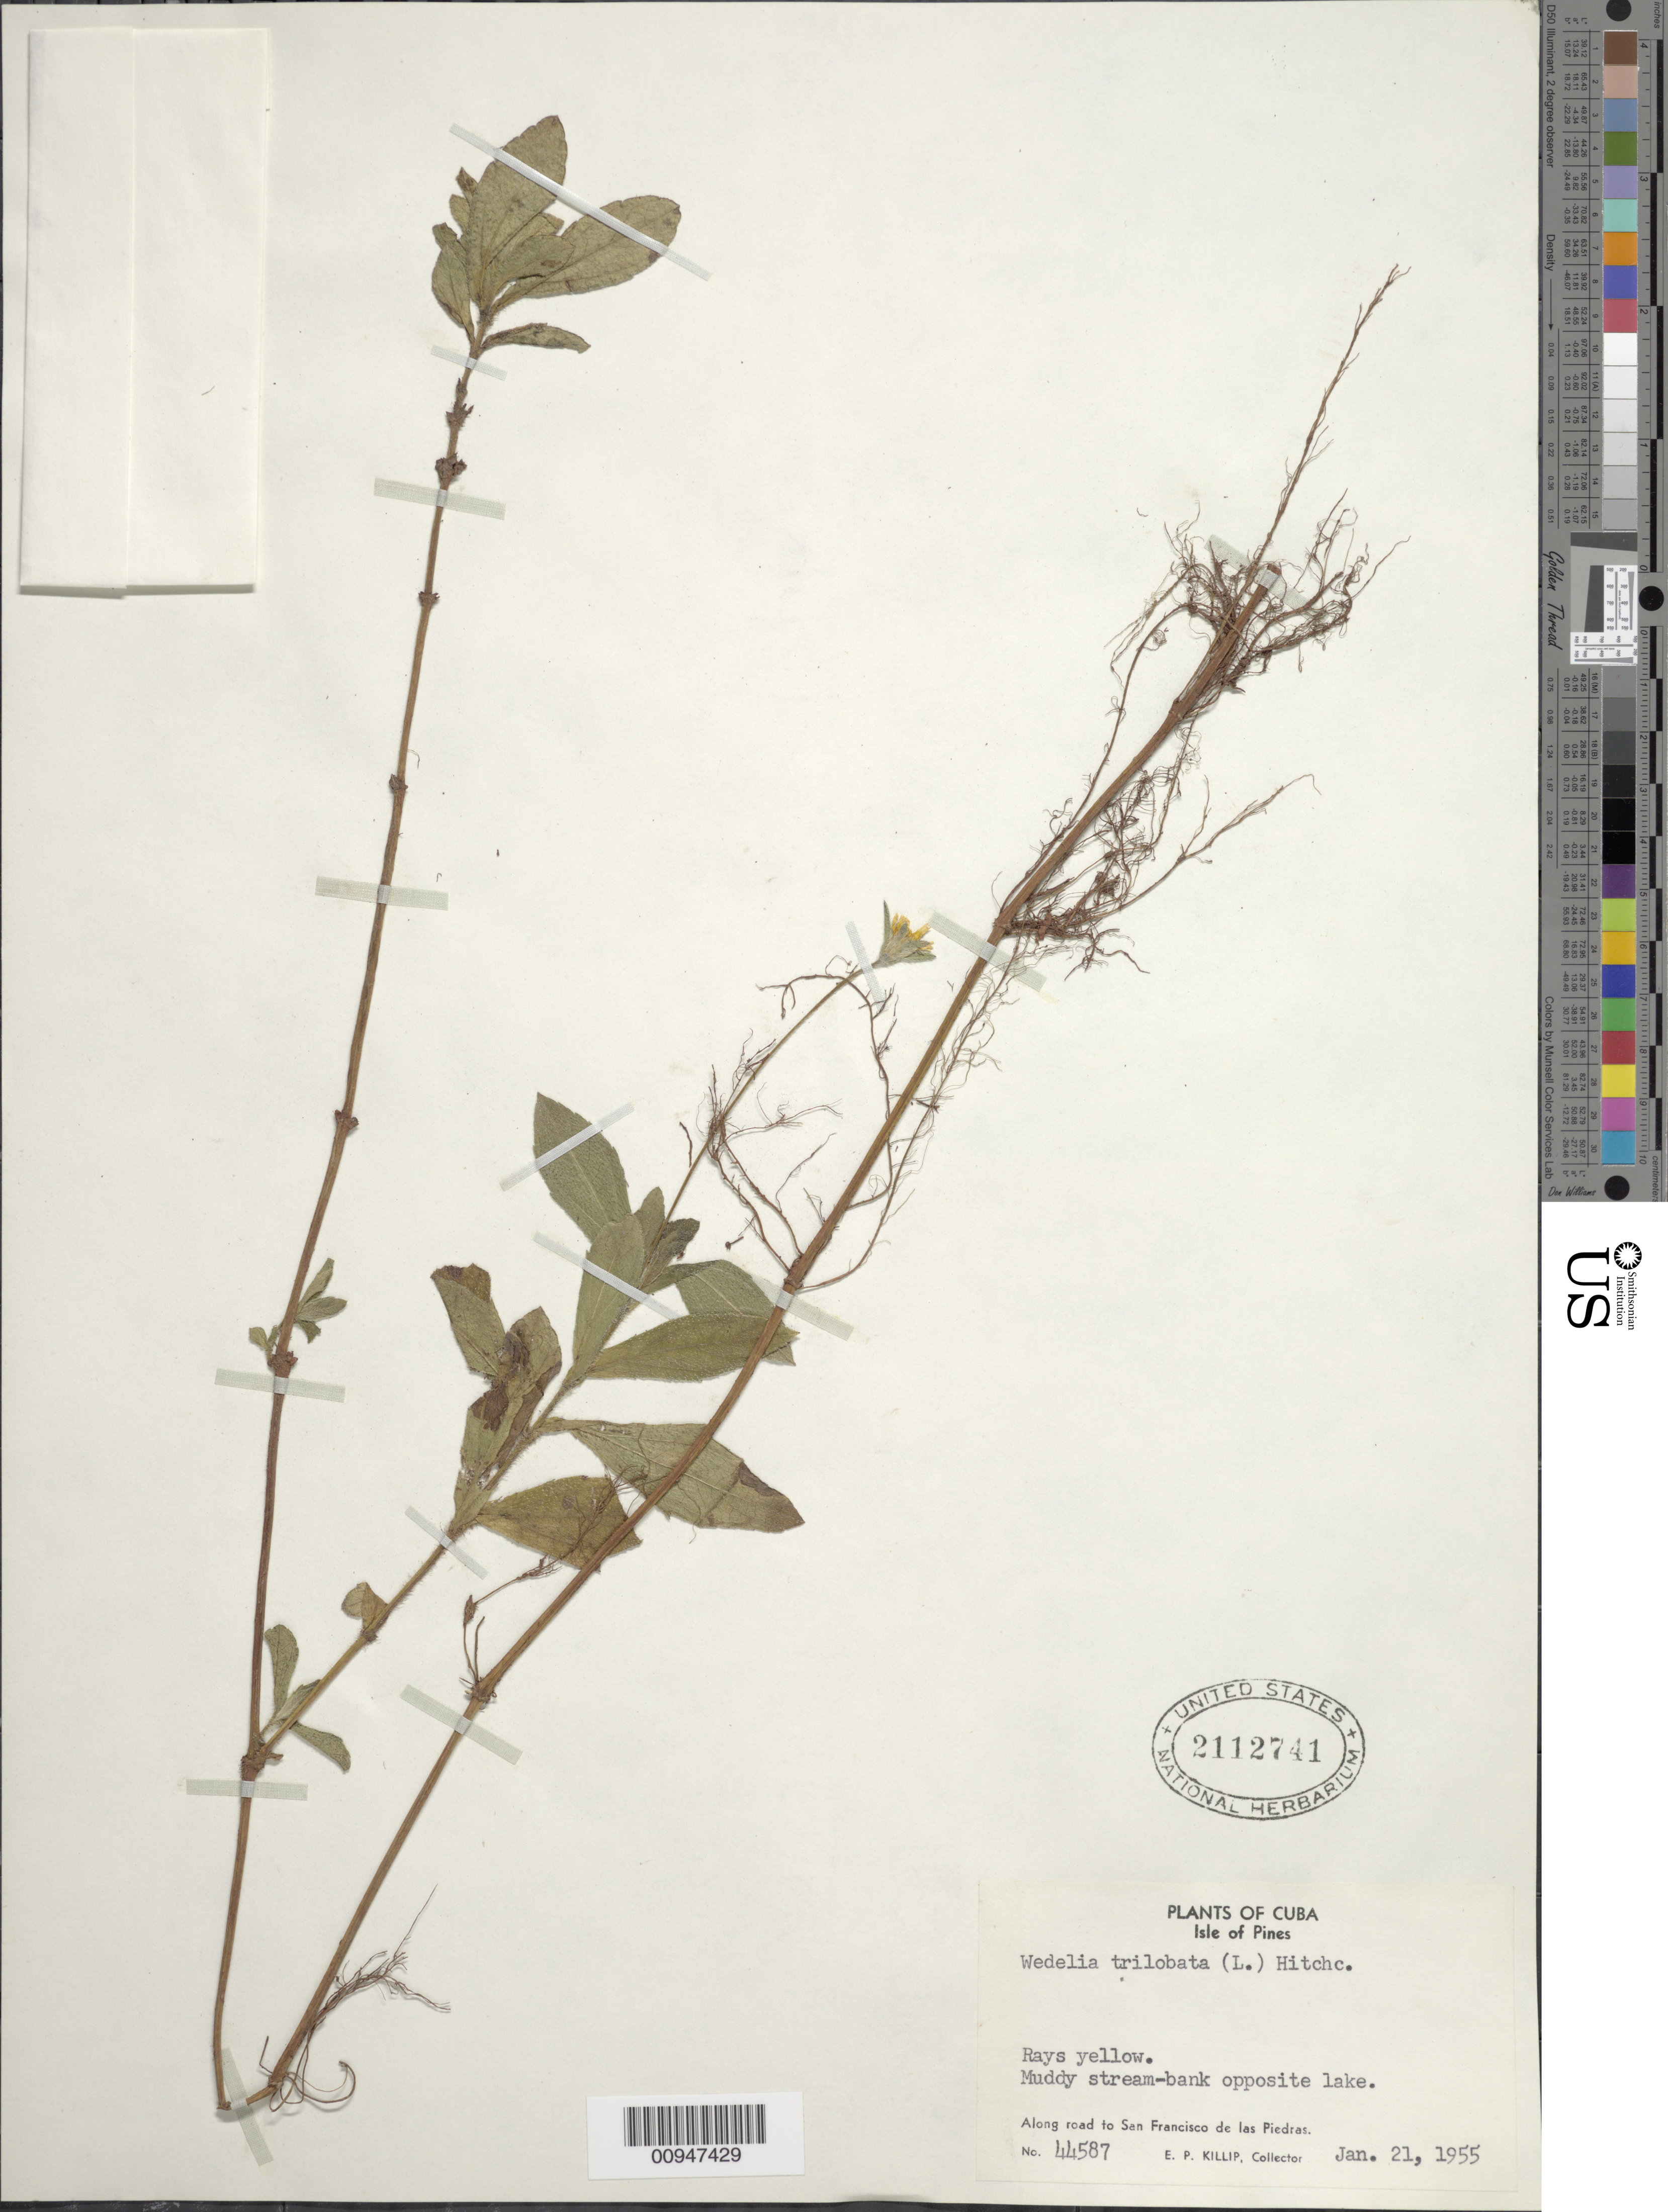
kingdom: Plantae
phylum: Tracheophyta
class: Magnoliopsida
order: Asterales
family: Asteraceae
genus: Sphagneticola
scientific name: Sphagneticola trilobata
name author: (L.) Pruski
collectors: E. P. Killip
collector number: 44587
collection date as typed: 21 Jan 1955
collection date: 1955-01-21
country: Cuba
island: Isla de la Juventud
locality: Isle of Pines, Along road to San Francisco de las Piedras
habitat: Muddy stream-bank opposite lake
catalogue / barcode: US 2112741